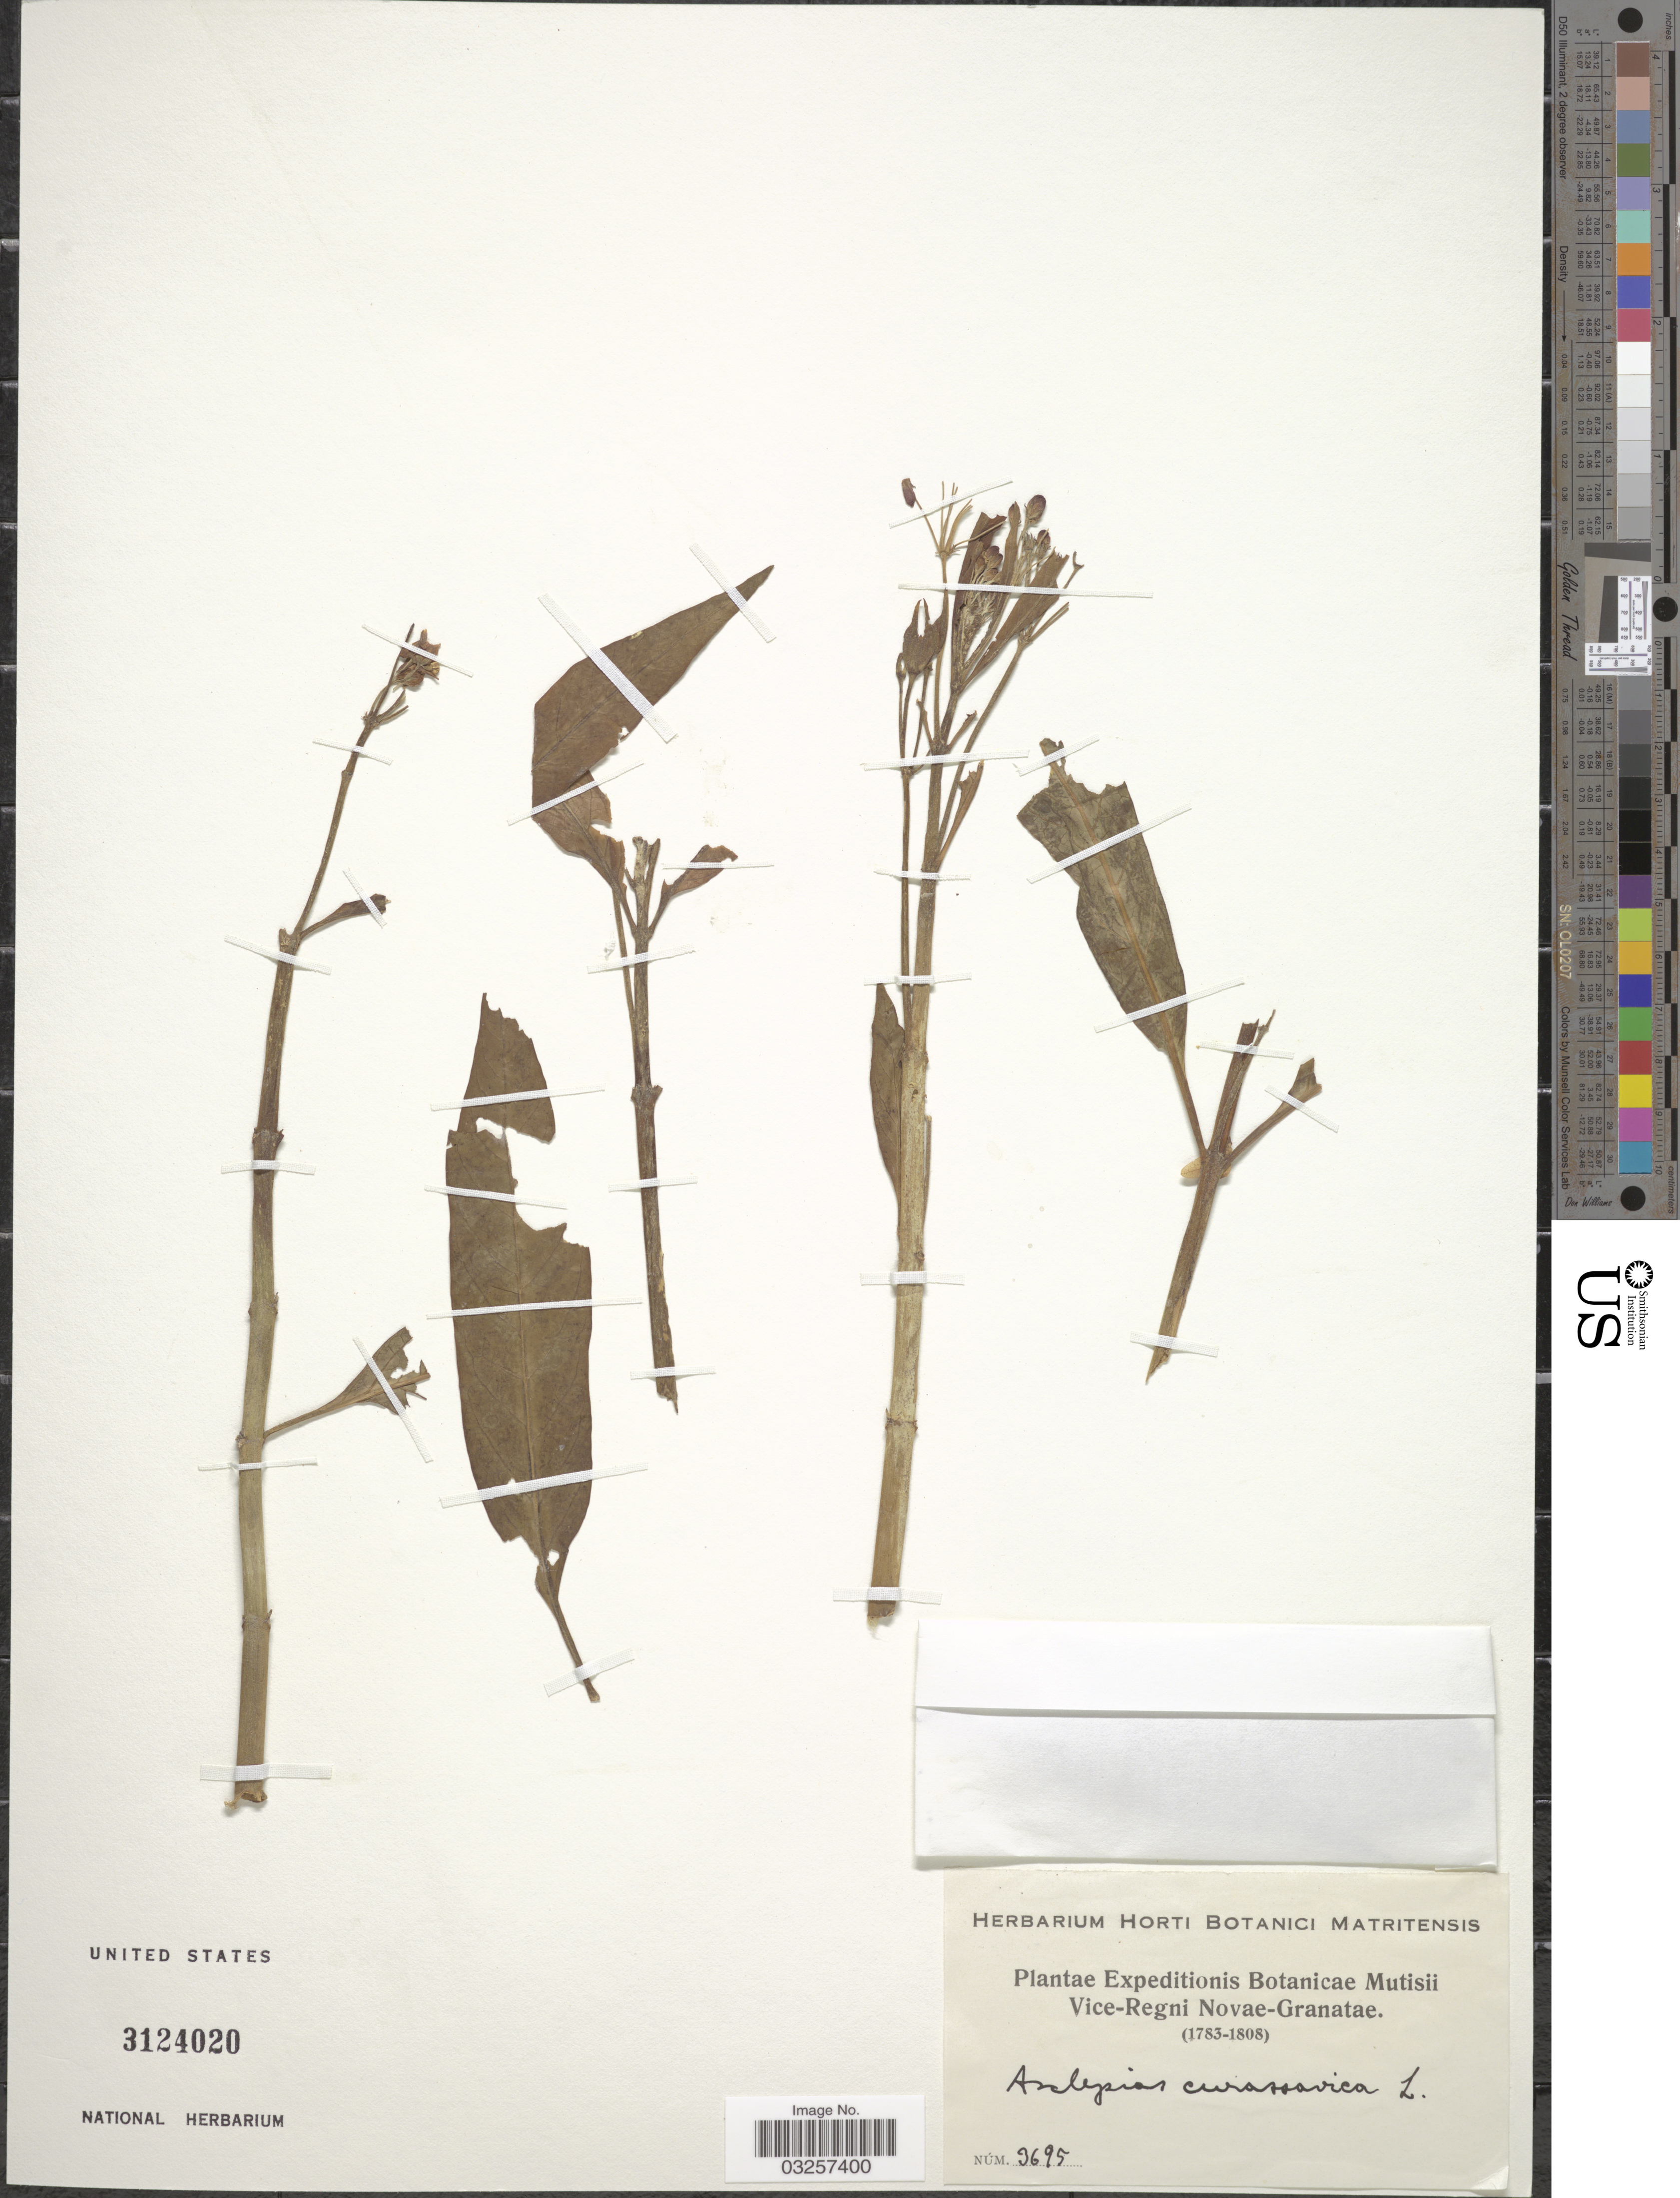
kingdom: Plantae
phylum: Tracheophyta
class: Magnoliopsida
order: Gentianales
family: Apocynaceae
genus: Asclepias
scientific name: Asclepias curassavica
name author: L.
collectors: ex herb. Horti Botanici Matritensis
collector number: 3695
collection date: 1783/1808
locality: Vice-Regni Novae-Granatae.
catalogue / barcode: US 3124020